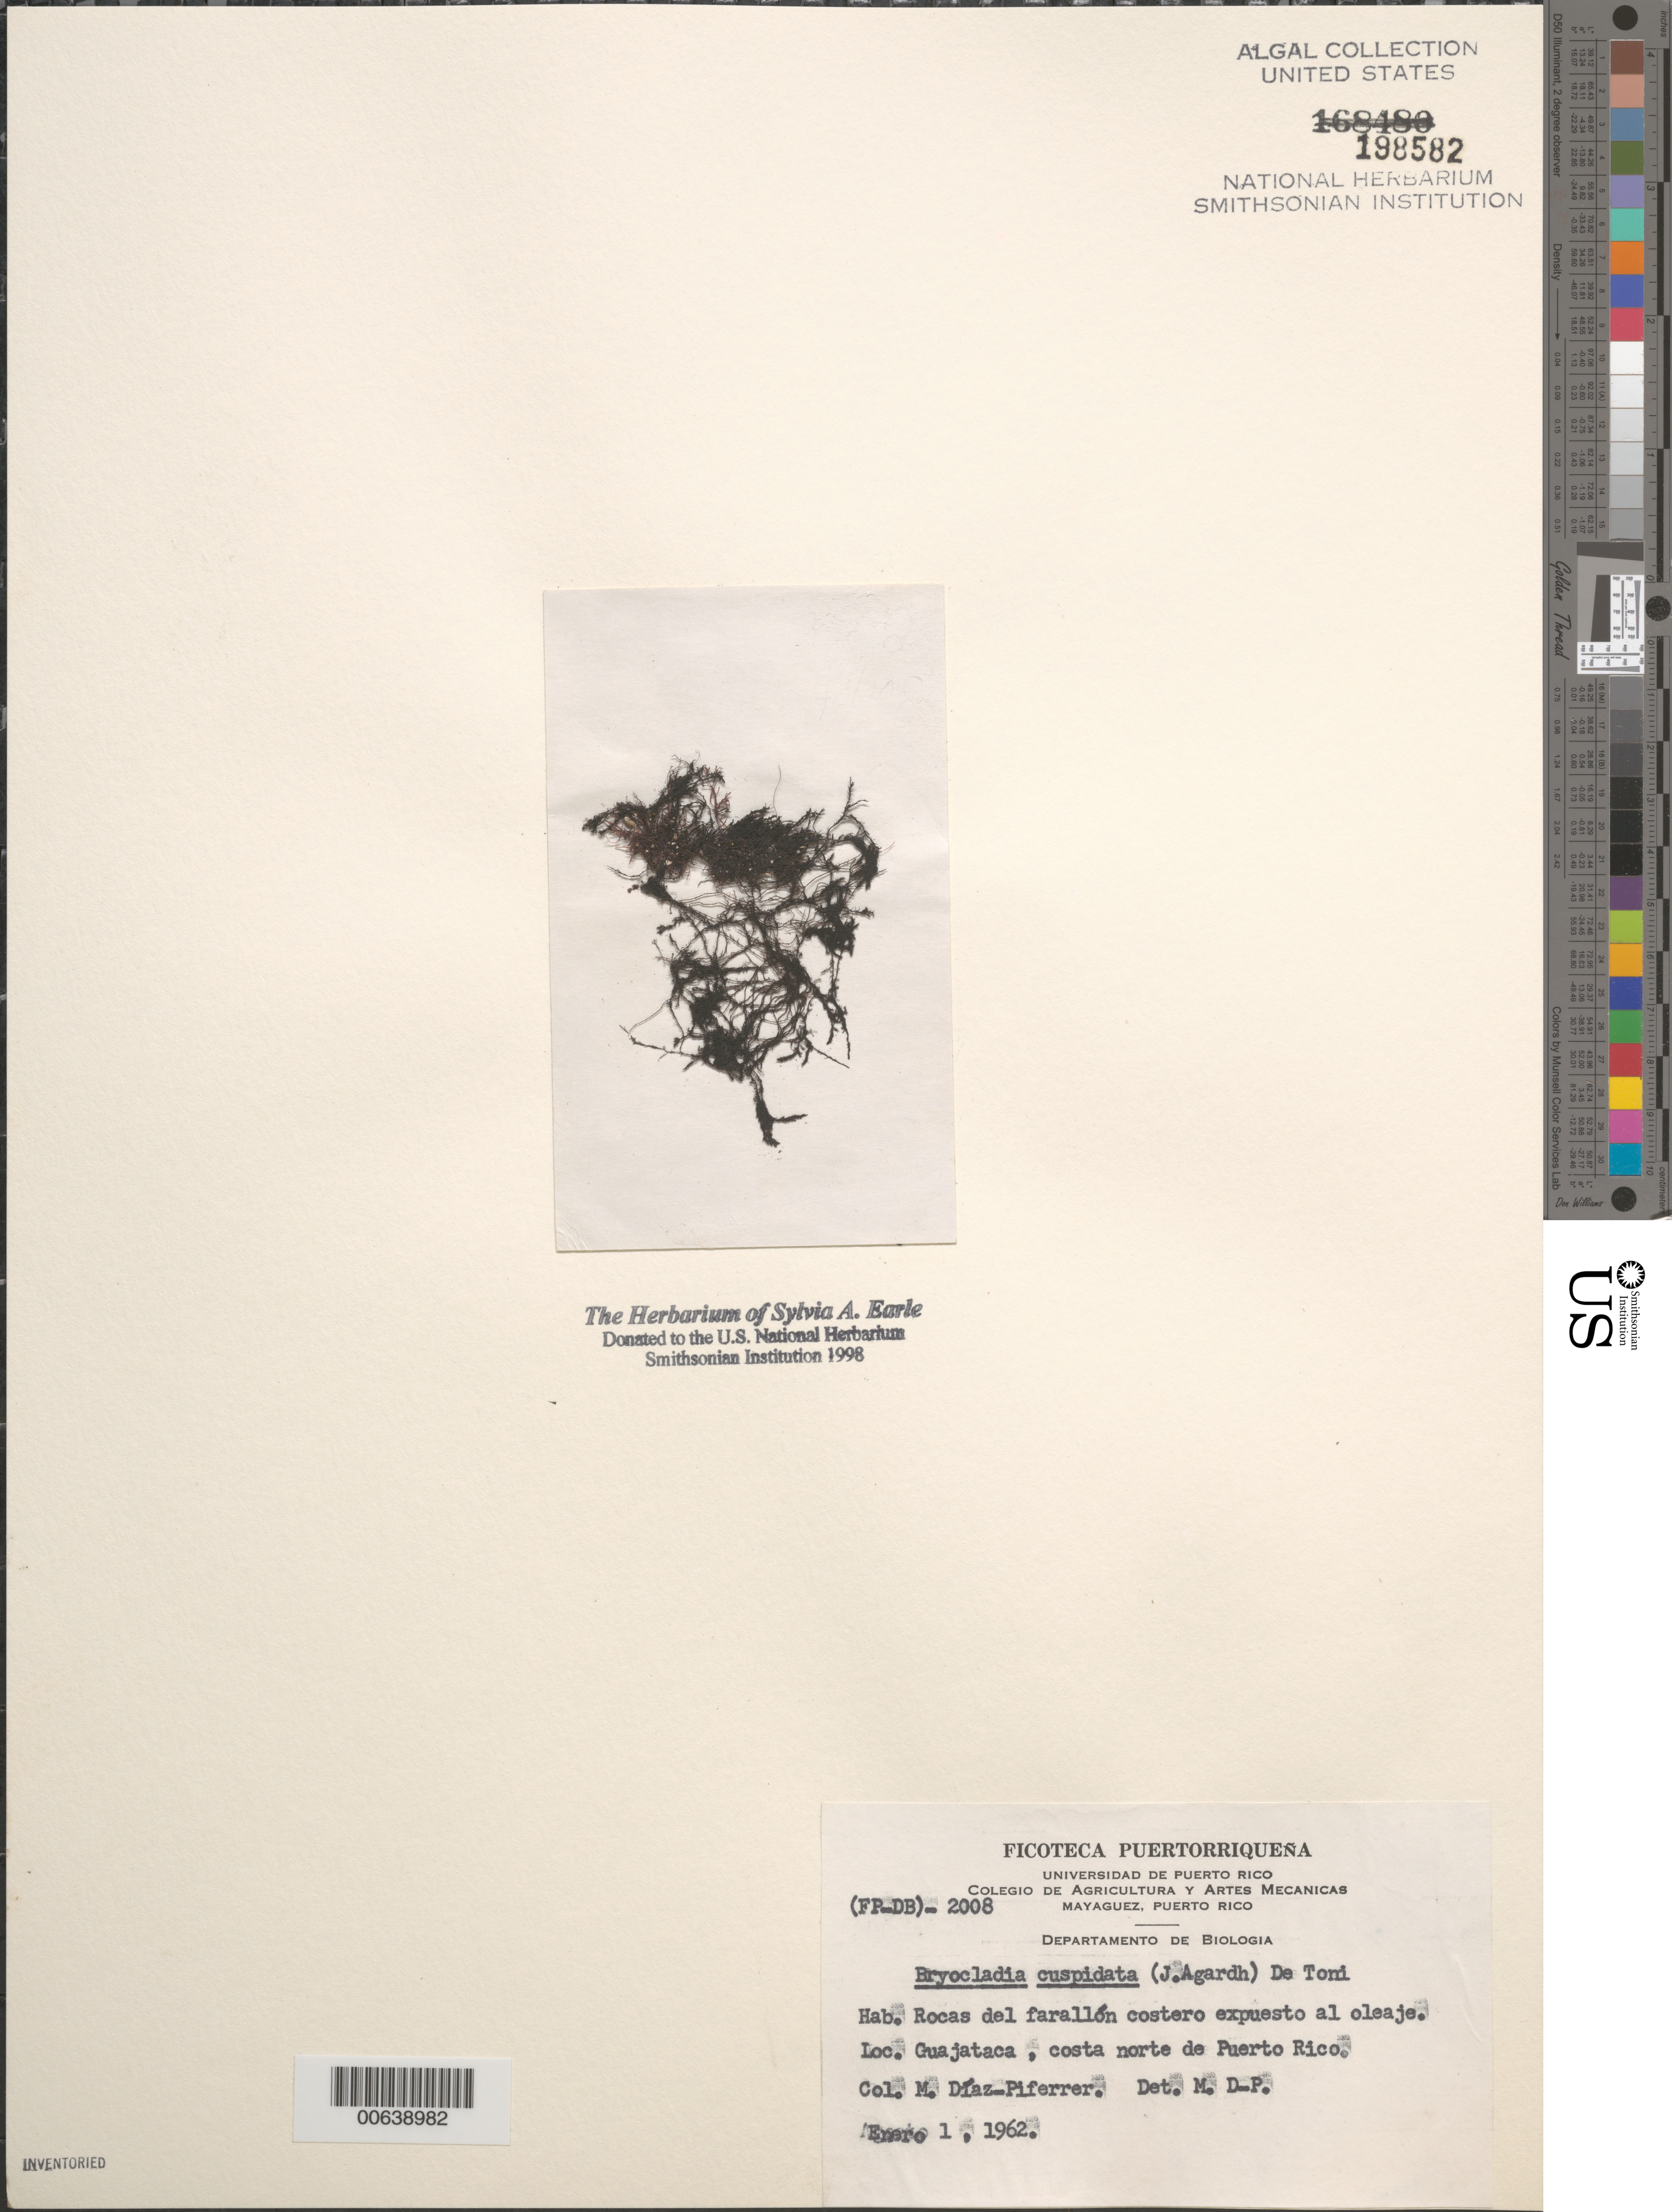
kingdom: Plantae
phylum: Rhodophyta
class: Florideophyceae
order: Ceramiales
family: Rhodomelaceae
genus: Bryocladia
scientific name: Bryocladia cuspidata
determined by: Diaz-Piferrer, M.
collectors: M. Diaz-Piferrer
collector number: (FP-DB) 2008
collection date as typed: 01 Jan 1962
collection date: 1962-01-01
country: Puerto Rico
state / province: Isabela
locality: Guajataca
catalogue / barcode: US 198582